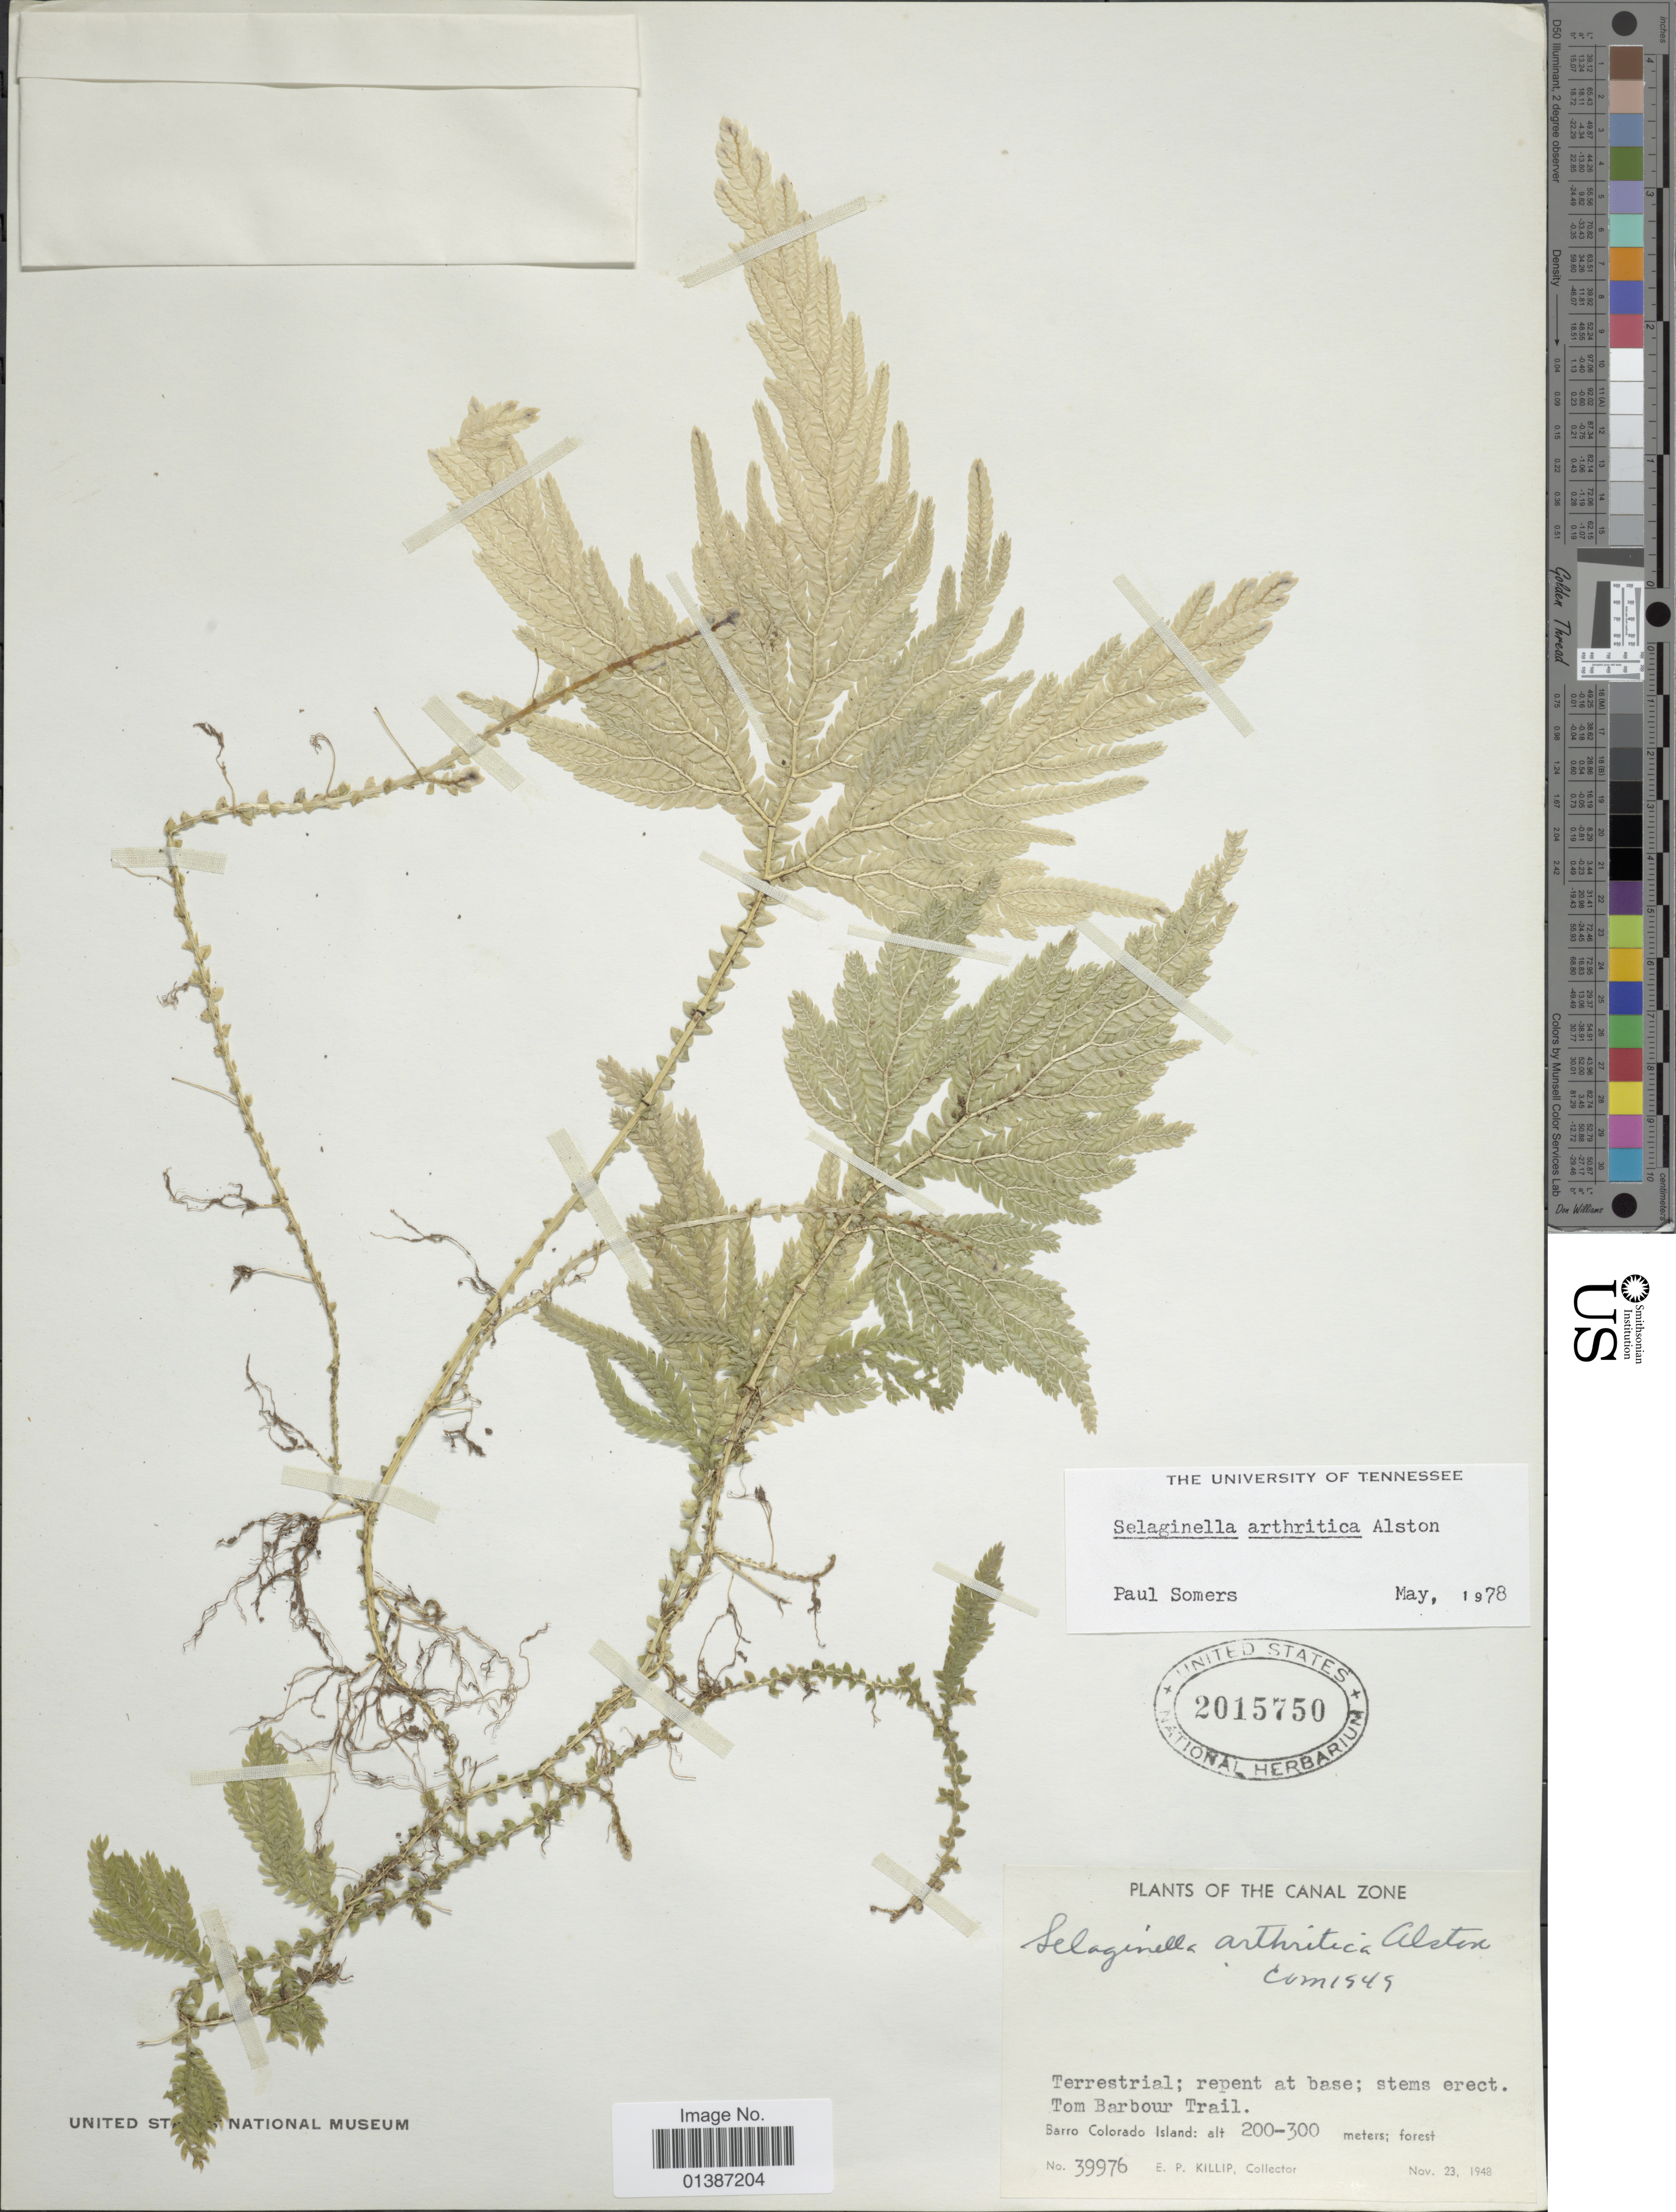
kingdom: Plantae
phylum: Tracheophyta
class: Lycopodiopsida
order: Selaginellales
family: Selaginellaceae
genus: Selaginella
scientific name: Selaginella arthritica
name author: Alston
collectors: E. P. Killip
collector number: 39976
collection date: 1948-11-23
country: Panama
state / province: Panamá Oeste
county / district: Canal Zone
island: Barro Colorado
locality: Canal Zone. Tom Barbour Trail. Barro Colorado Island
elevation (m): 200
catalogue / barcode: US 2015750